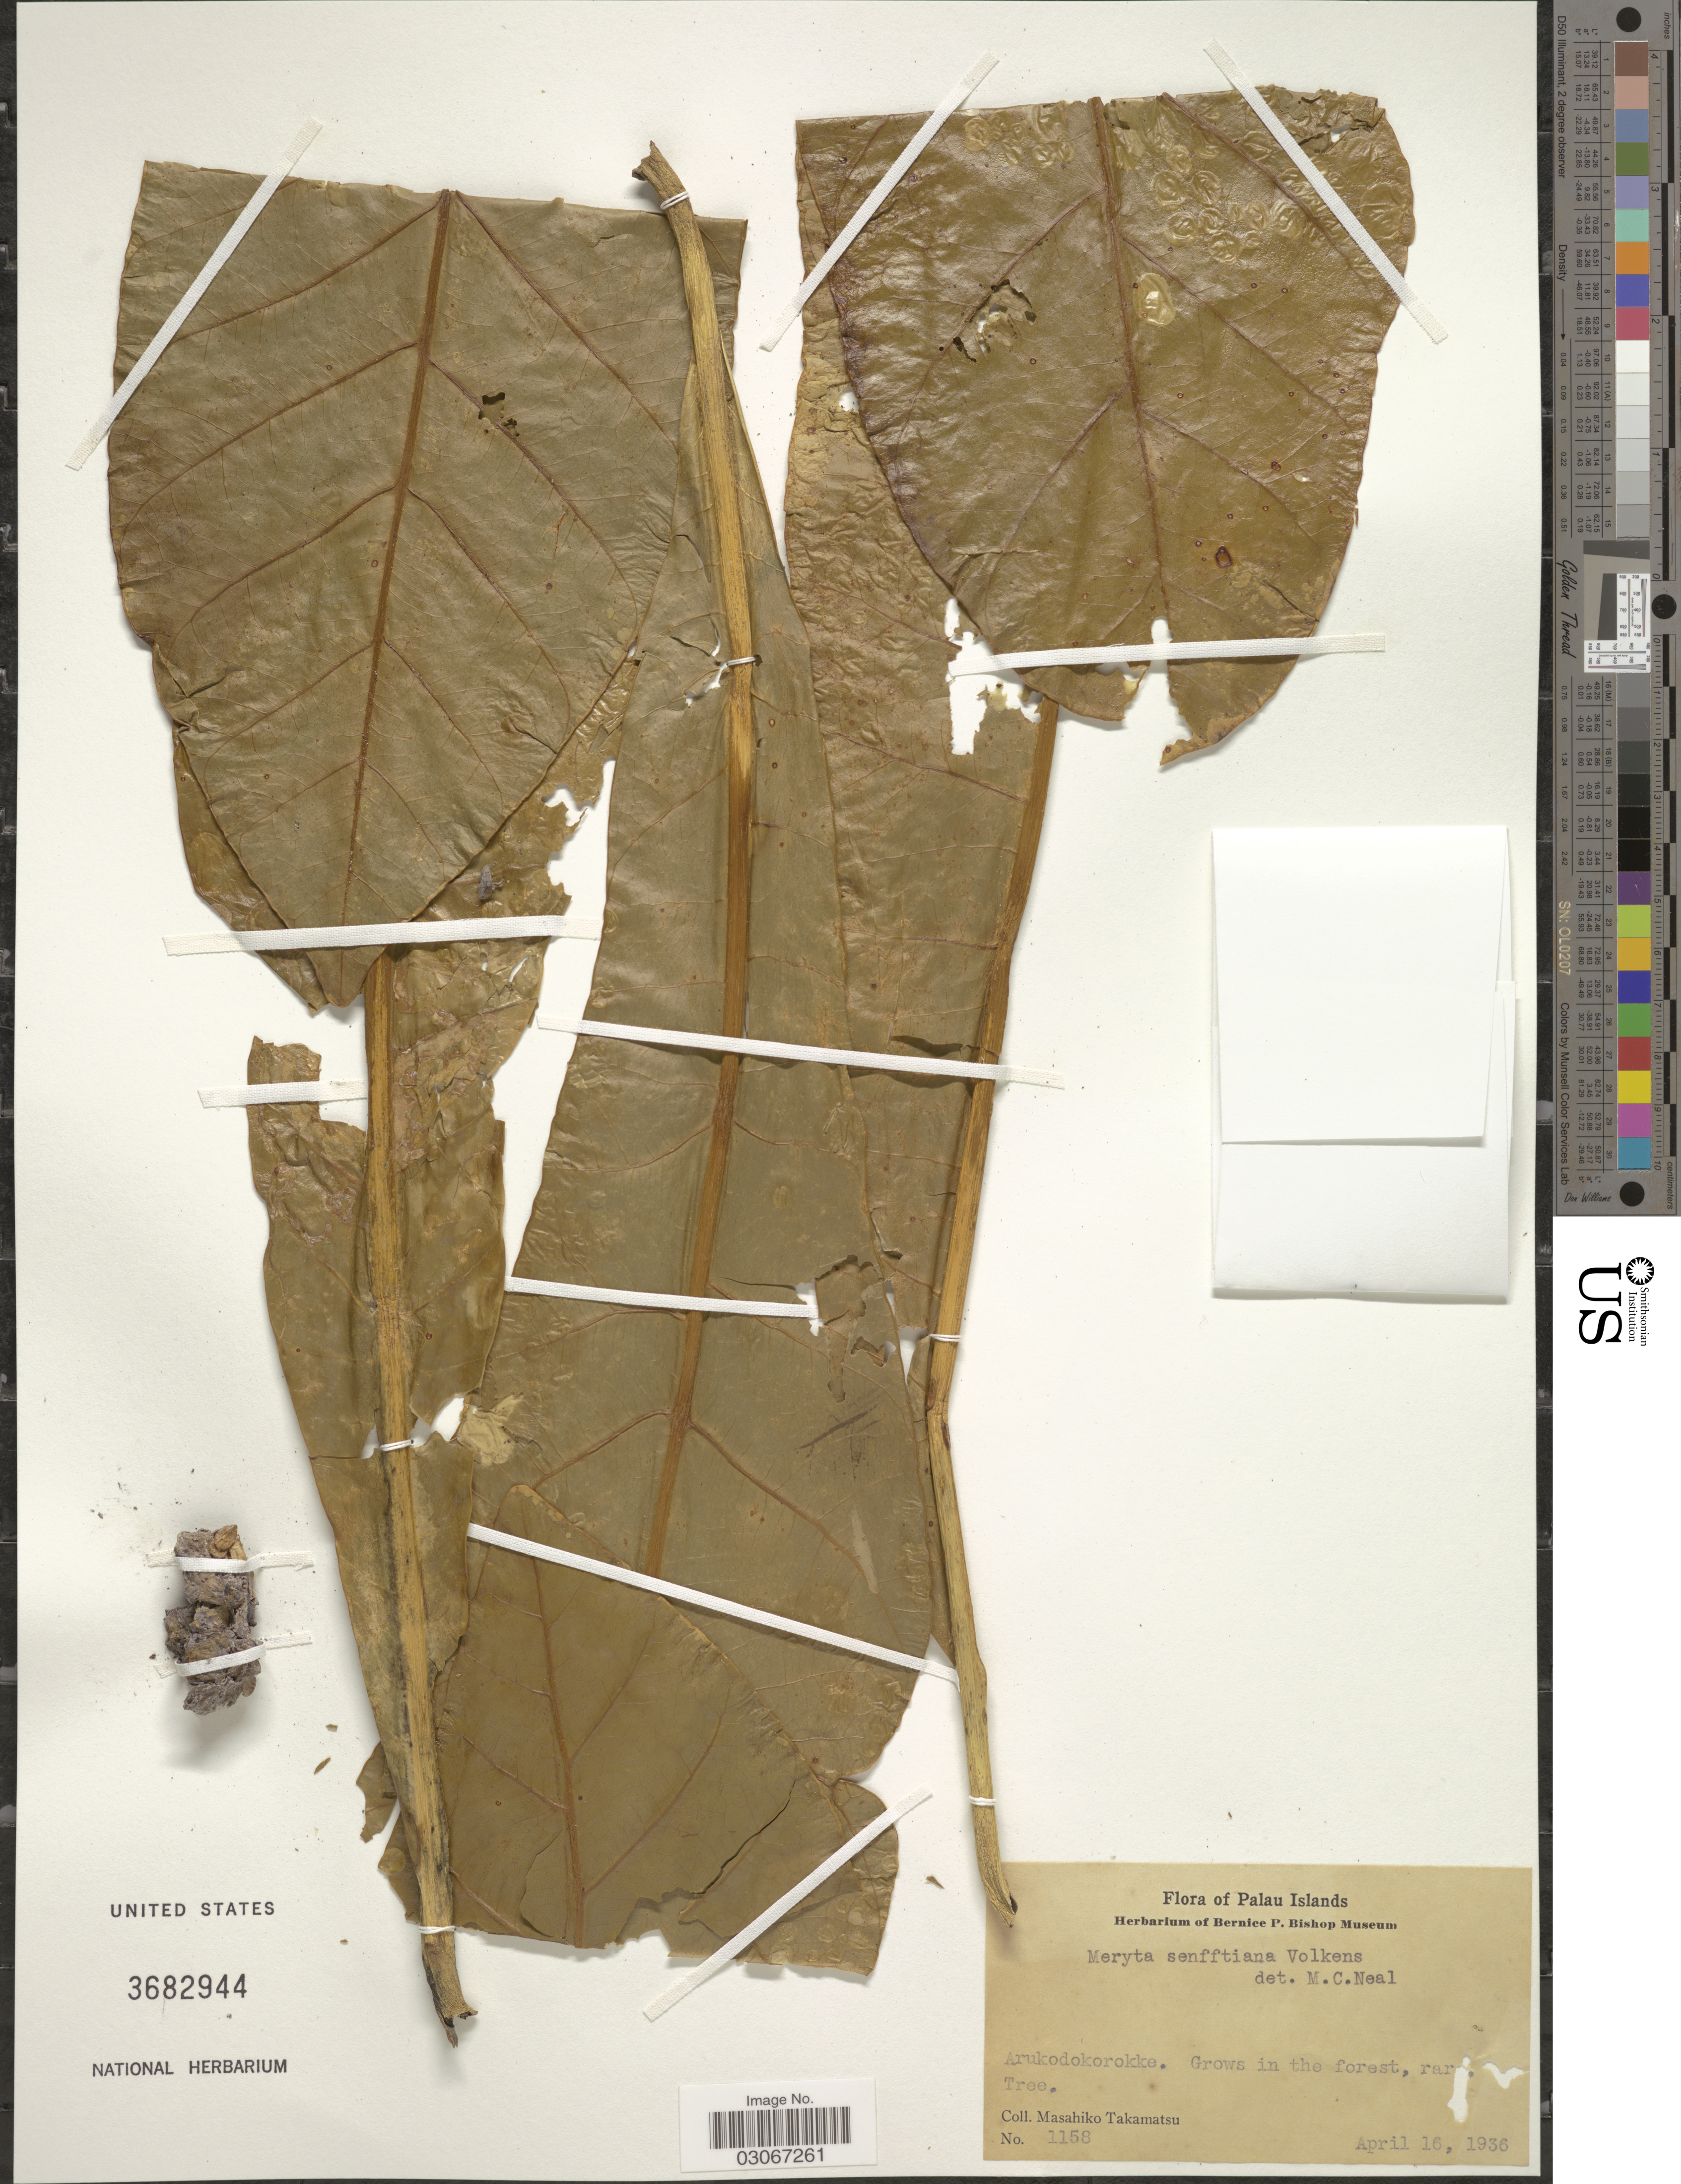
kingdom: Plantae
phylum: Tracheophyta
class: Magnoliopsida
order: Apiales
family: Araliaceae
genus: Meryta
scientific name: Meryta sp.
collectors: M. Takamatsu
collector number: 1158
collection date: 1936-04-16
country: Palau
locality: Palau Islands, Arukodokorokke.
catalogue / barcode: US 3682944